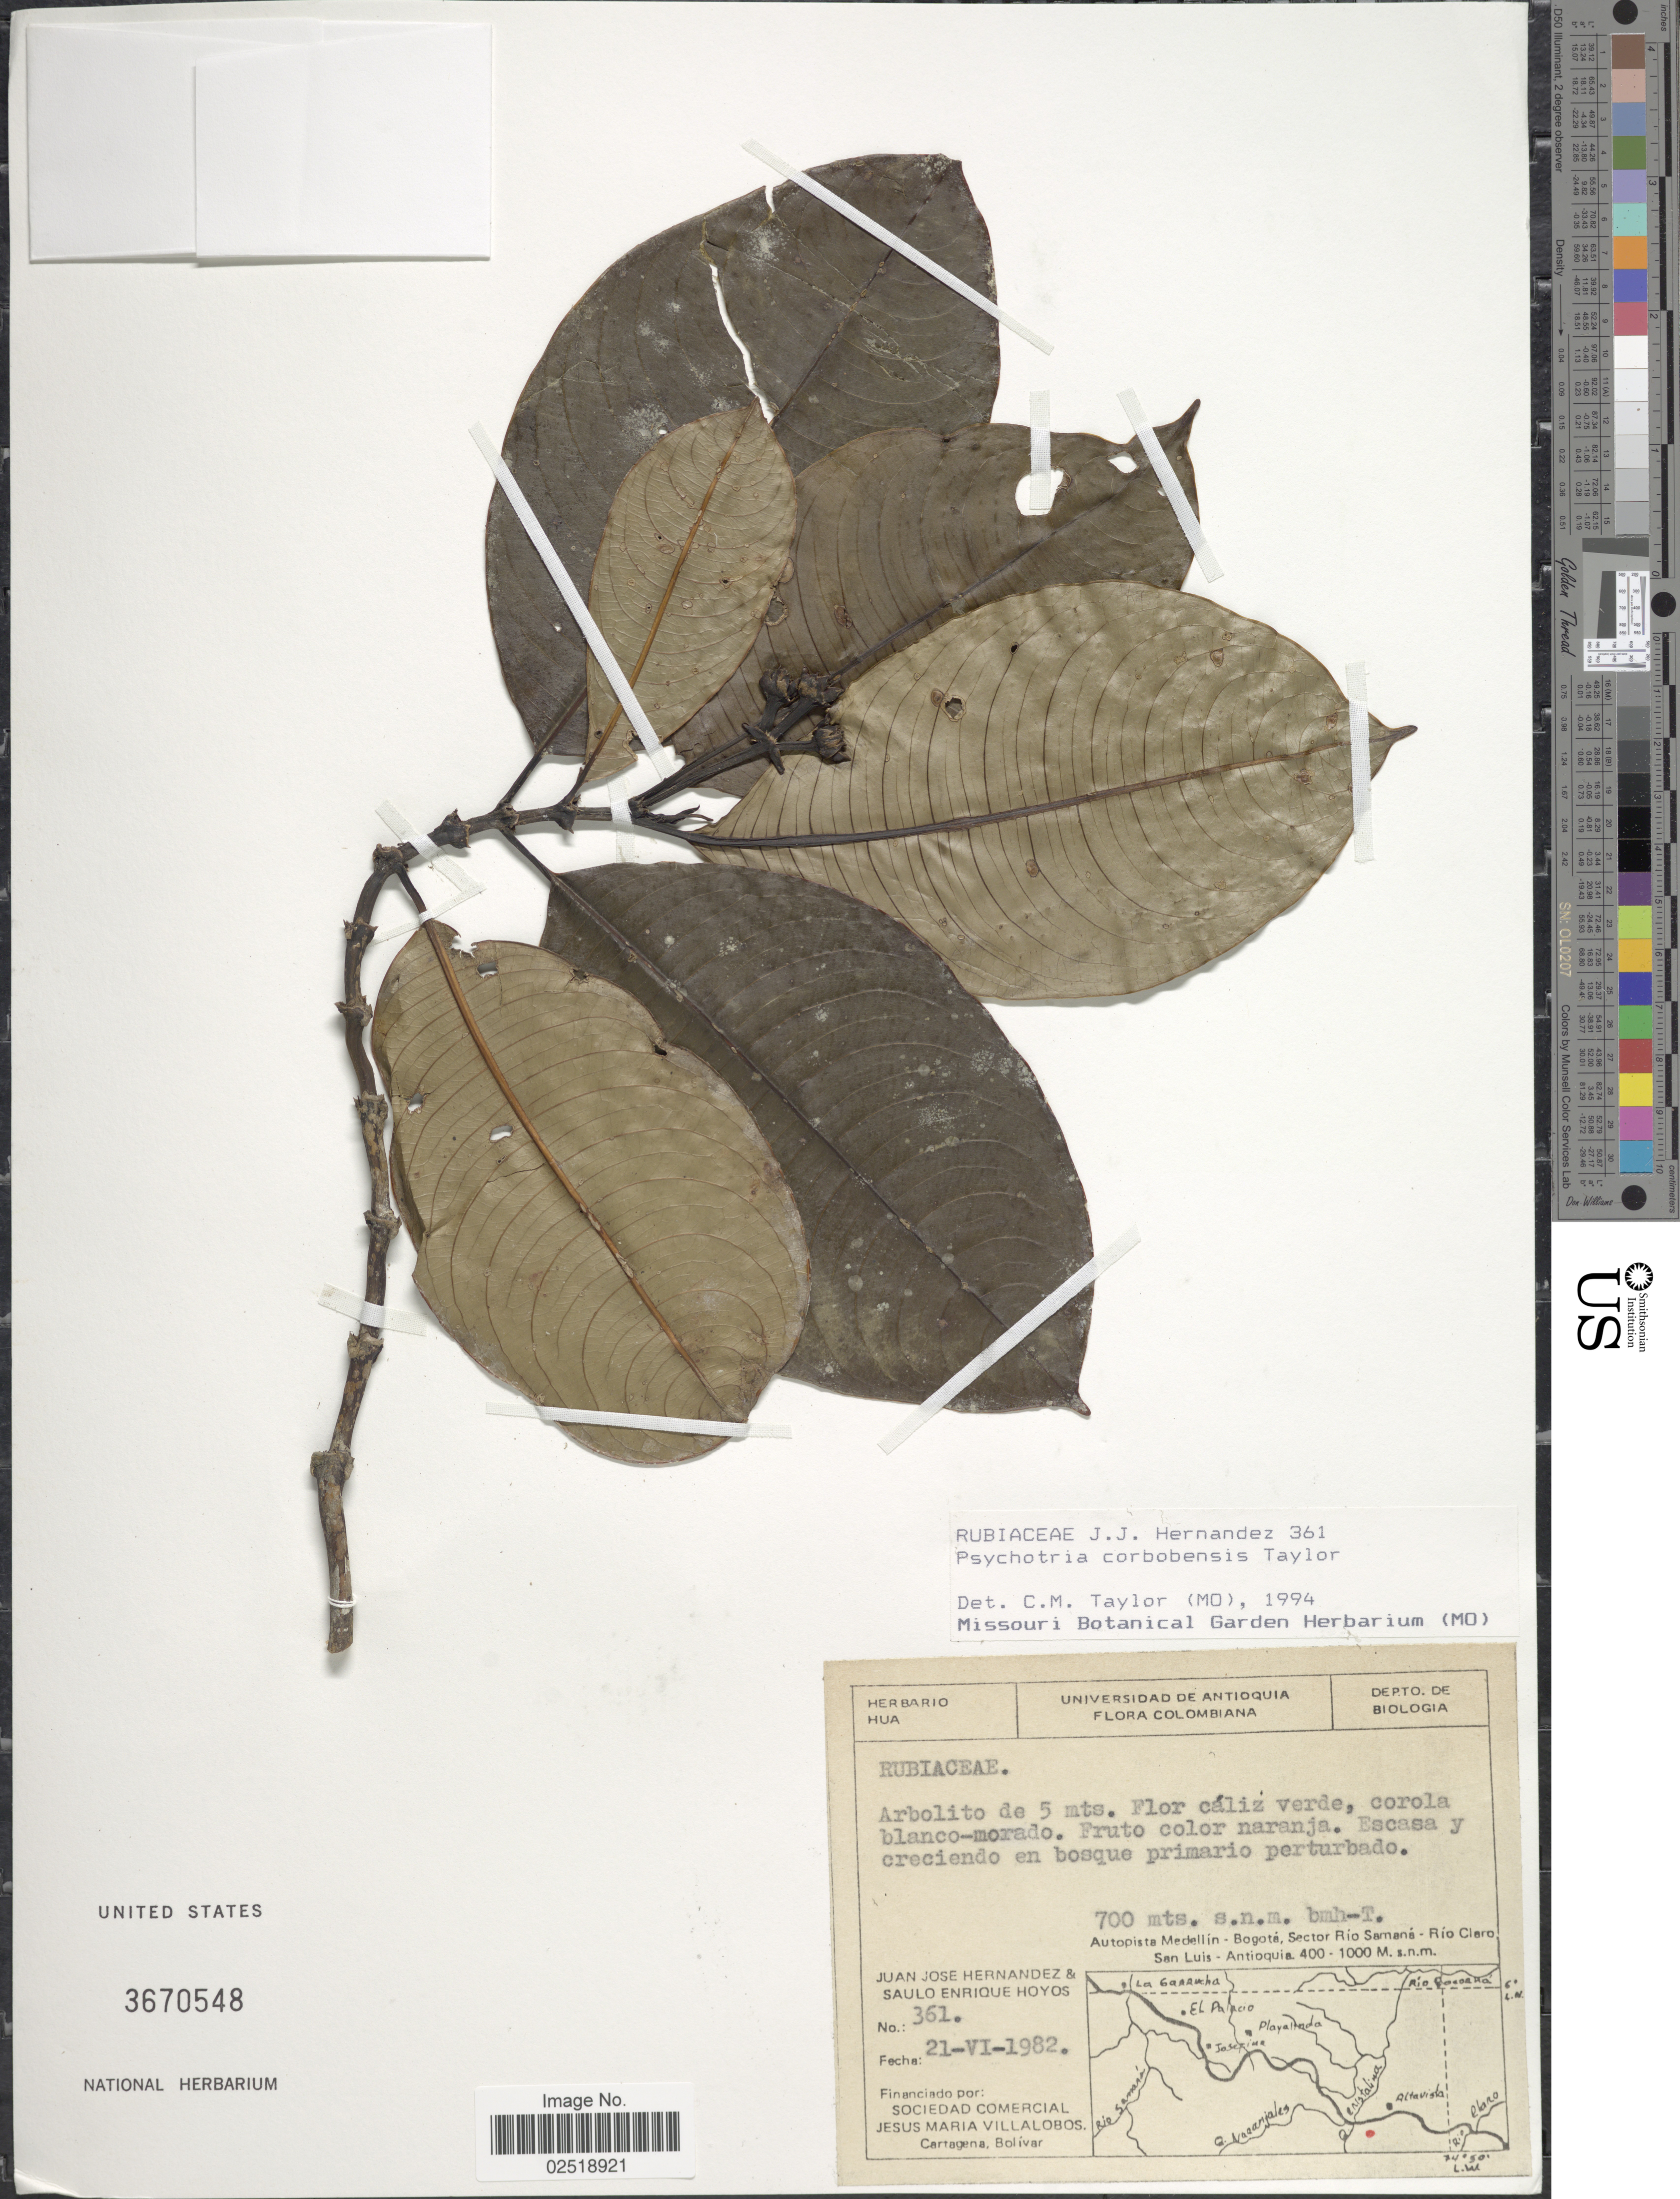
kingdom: Plantae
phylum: Tracheophyta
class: Magnoliopsida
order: Gentianales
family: Rubiaceae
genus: Psychotria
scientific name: Psychotria cordobensis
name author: C.M. Taylor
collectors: J. J. Hernandez & S. E. Hoyos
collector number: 361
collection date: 1982-06-21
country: Colombia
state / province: Antioquia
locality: Autopista Medellín - Bogotá, Sector Río Samaná - Río Claro, San Luis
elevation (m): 400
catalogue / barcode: US 3670548